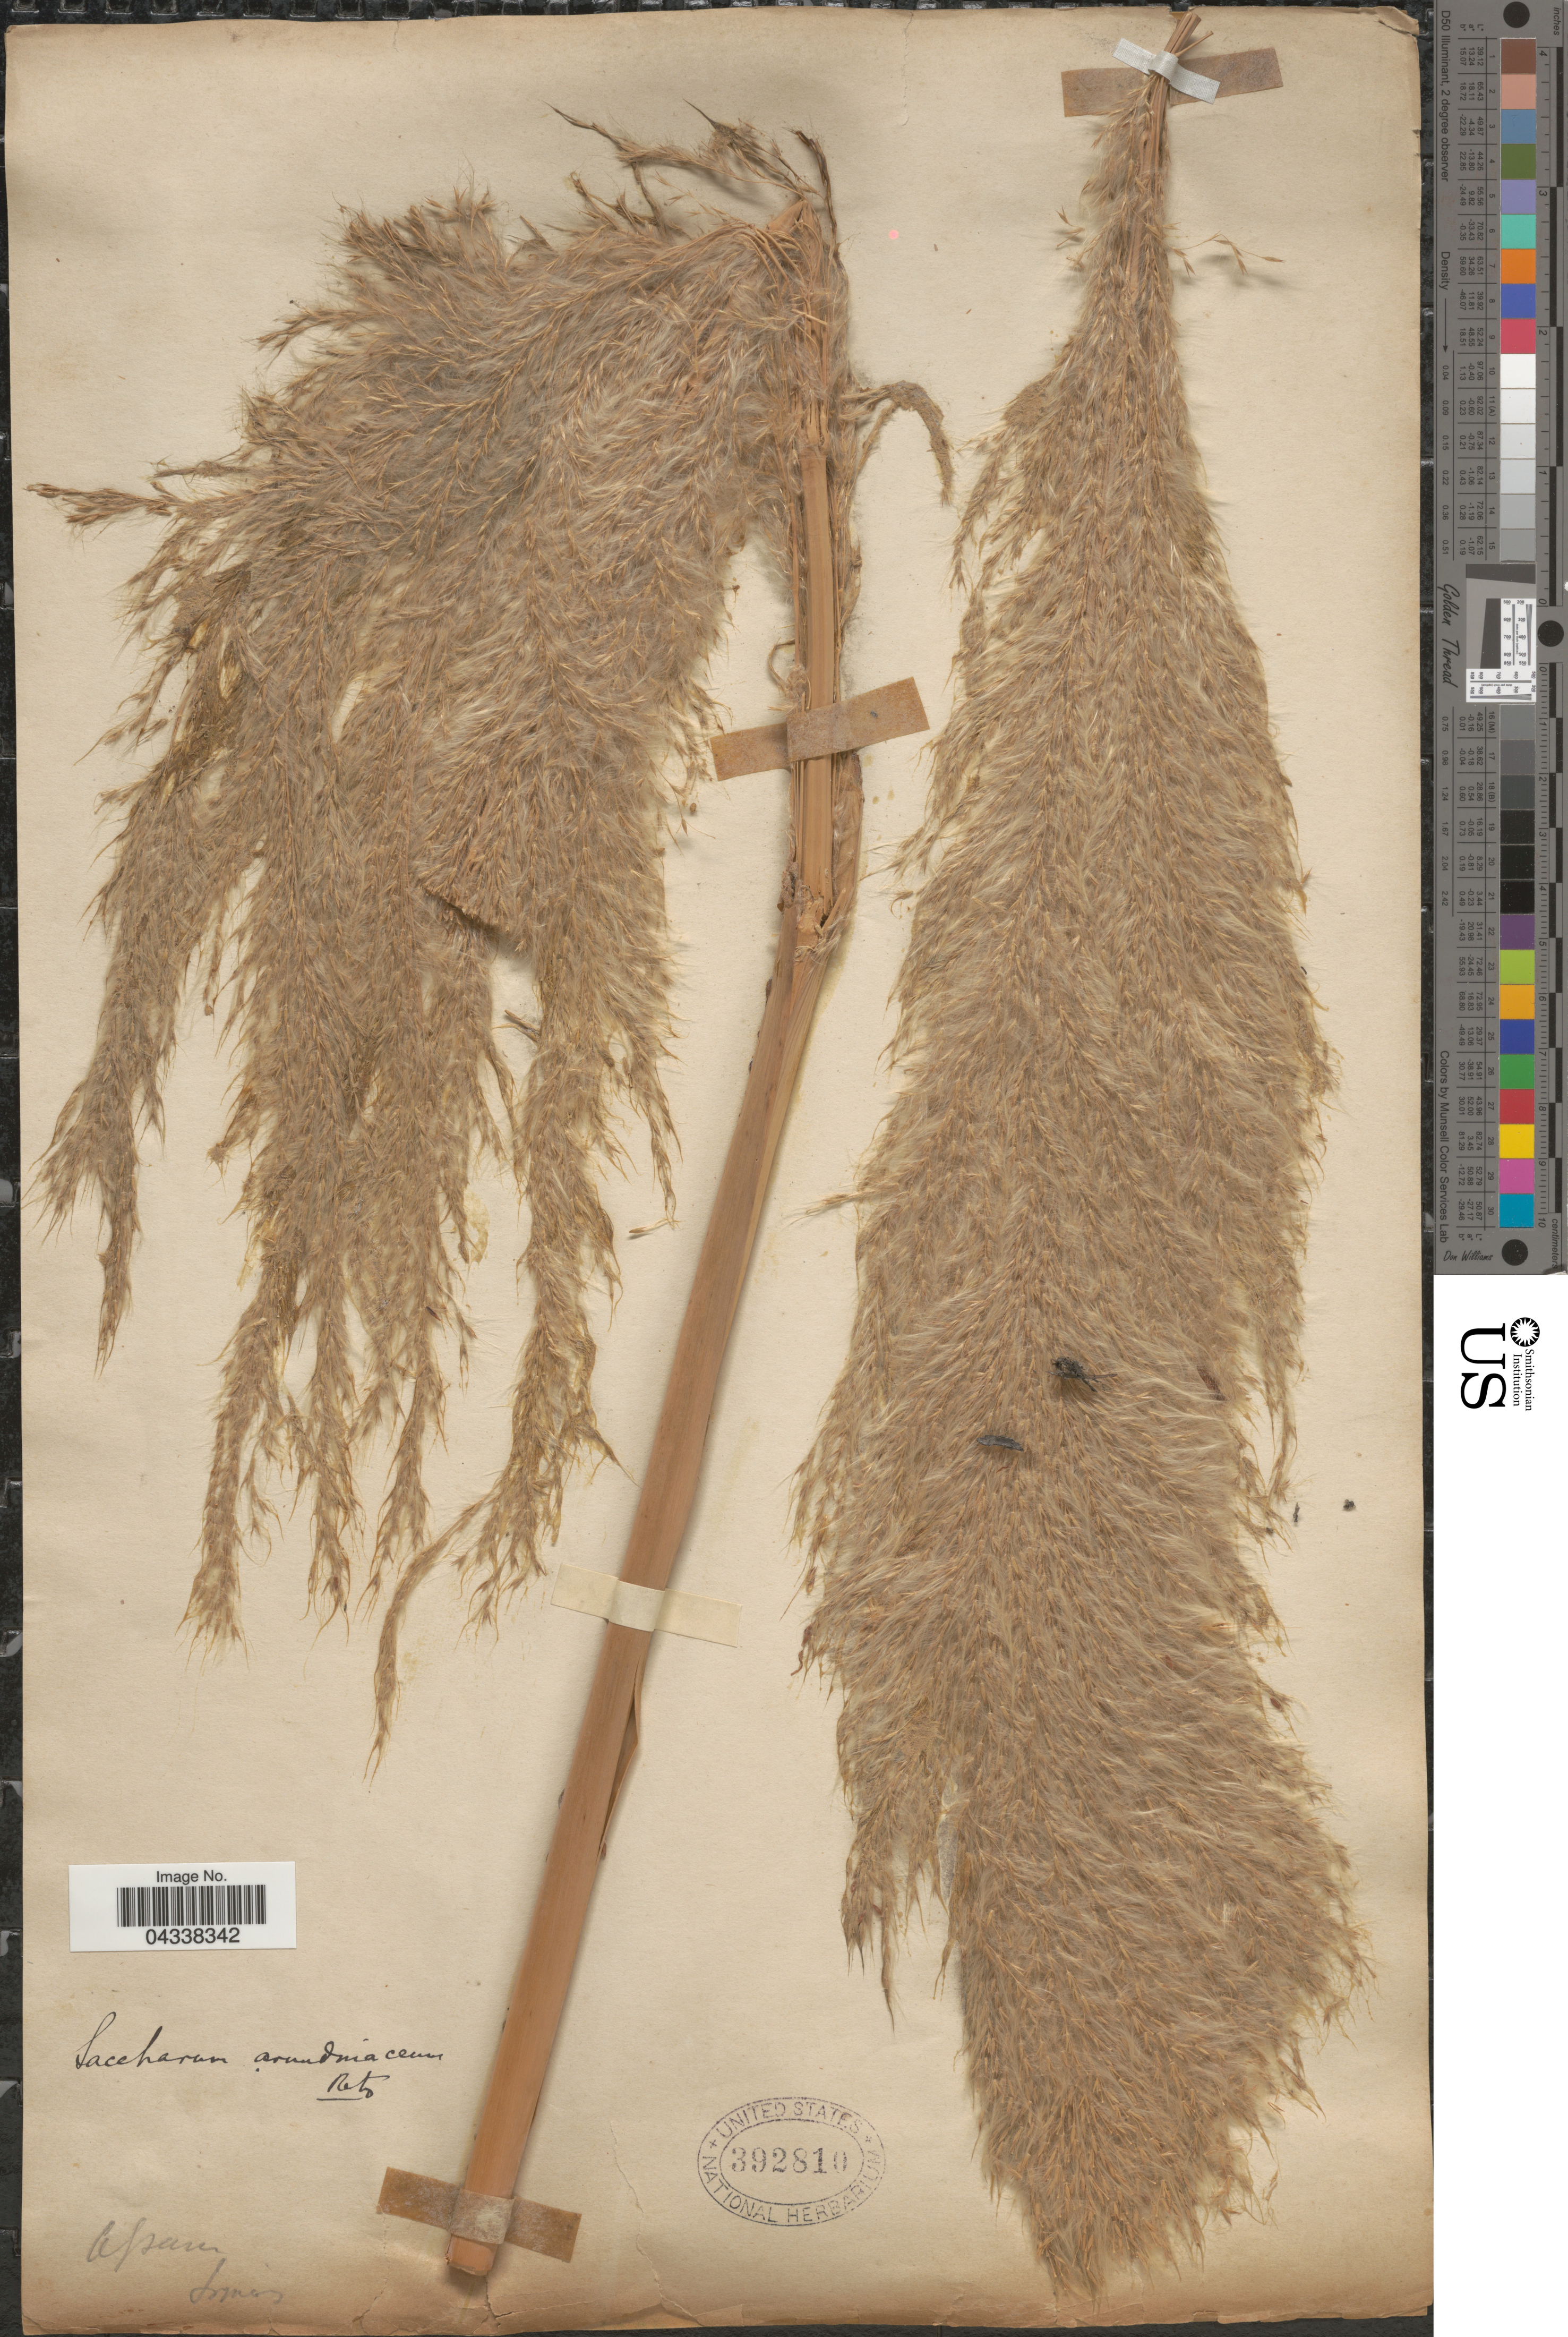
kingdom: Plantae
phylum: Tracheophyta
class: Liliopsida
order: Poales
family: Poaceae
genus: Tripidium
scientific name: Tripidium arundinaceum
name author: (Retz.) Welker et al.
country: India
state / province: Assam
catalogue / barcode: US 392810